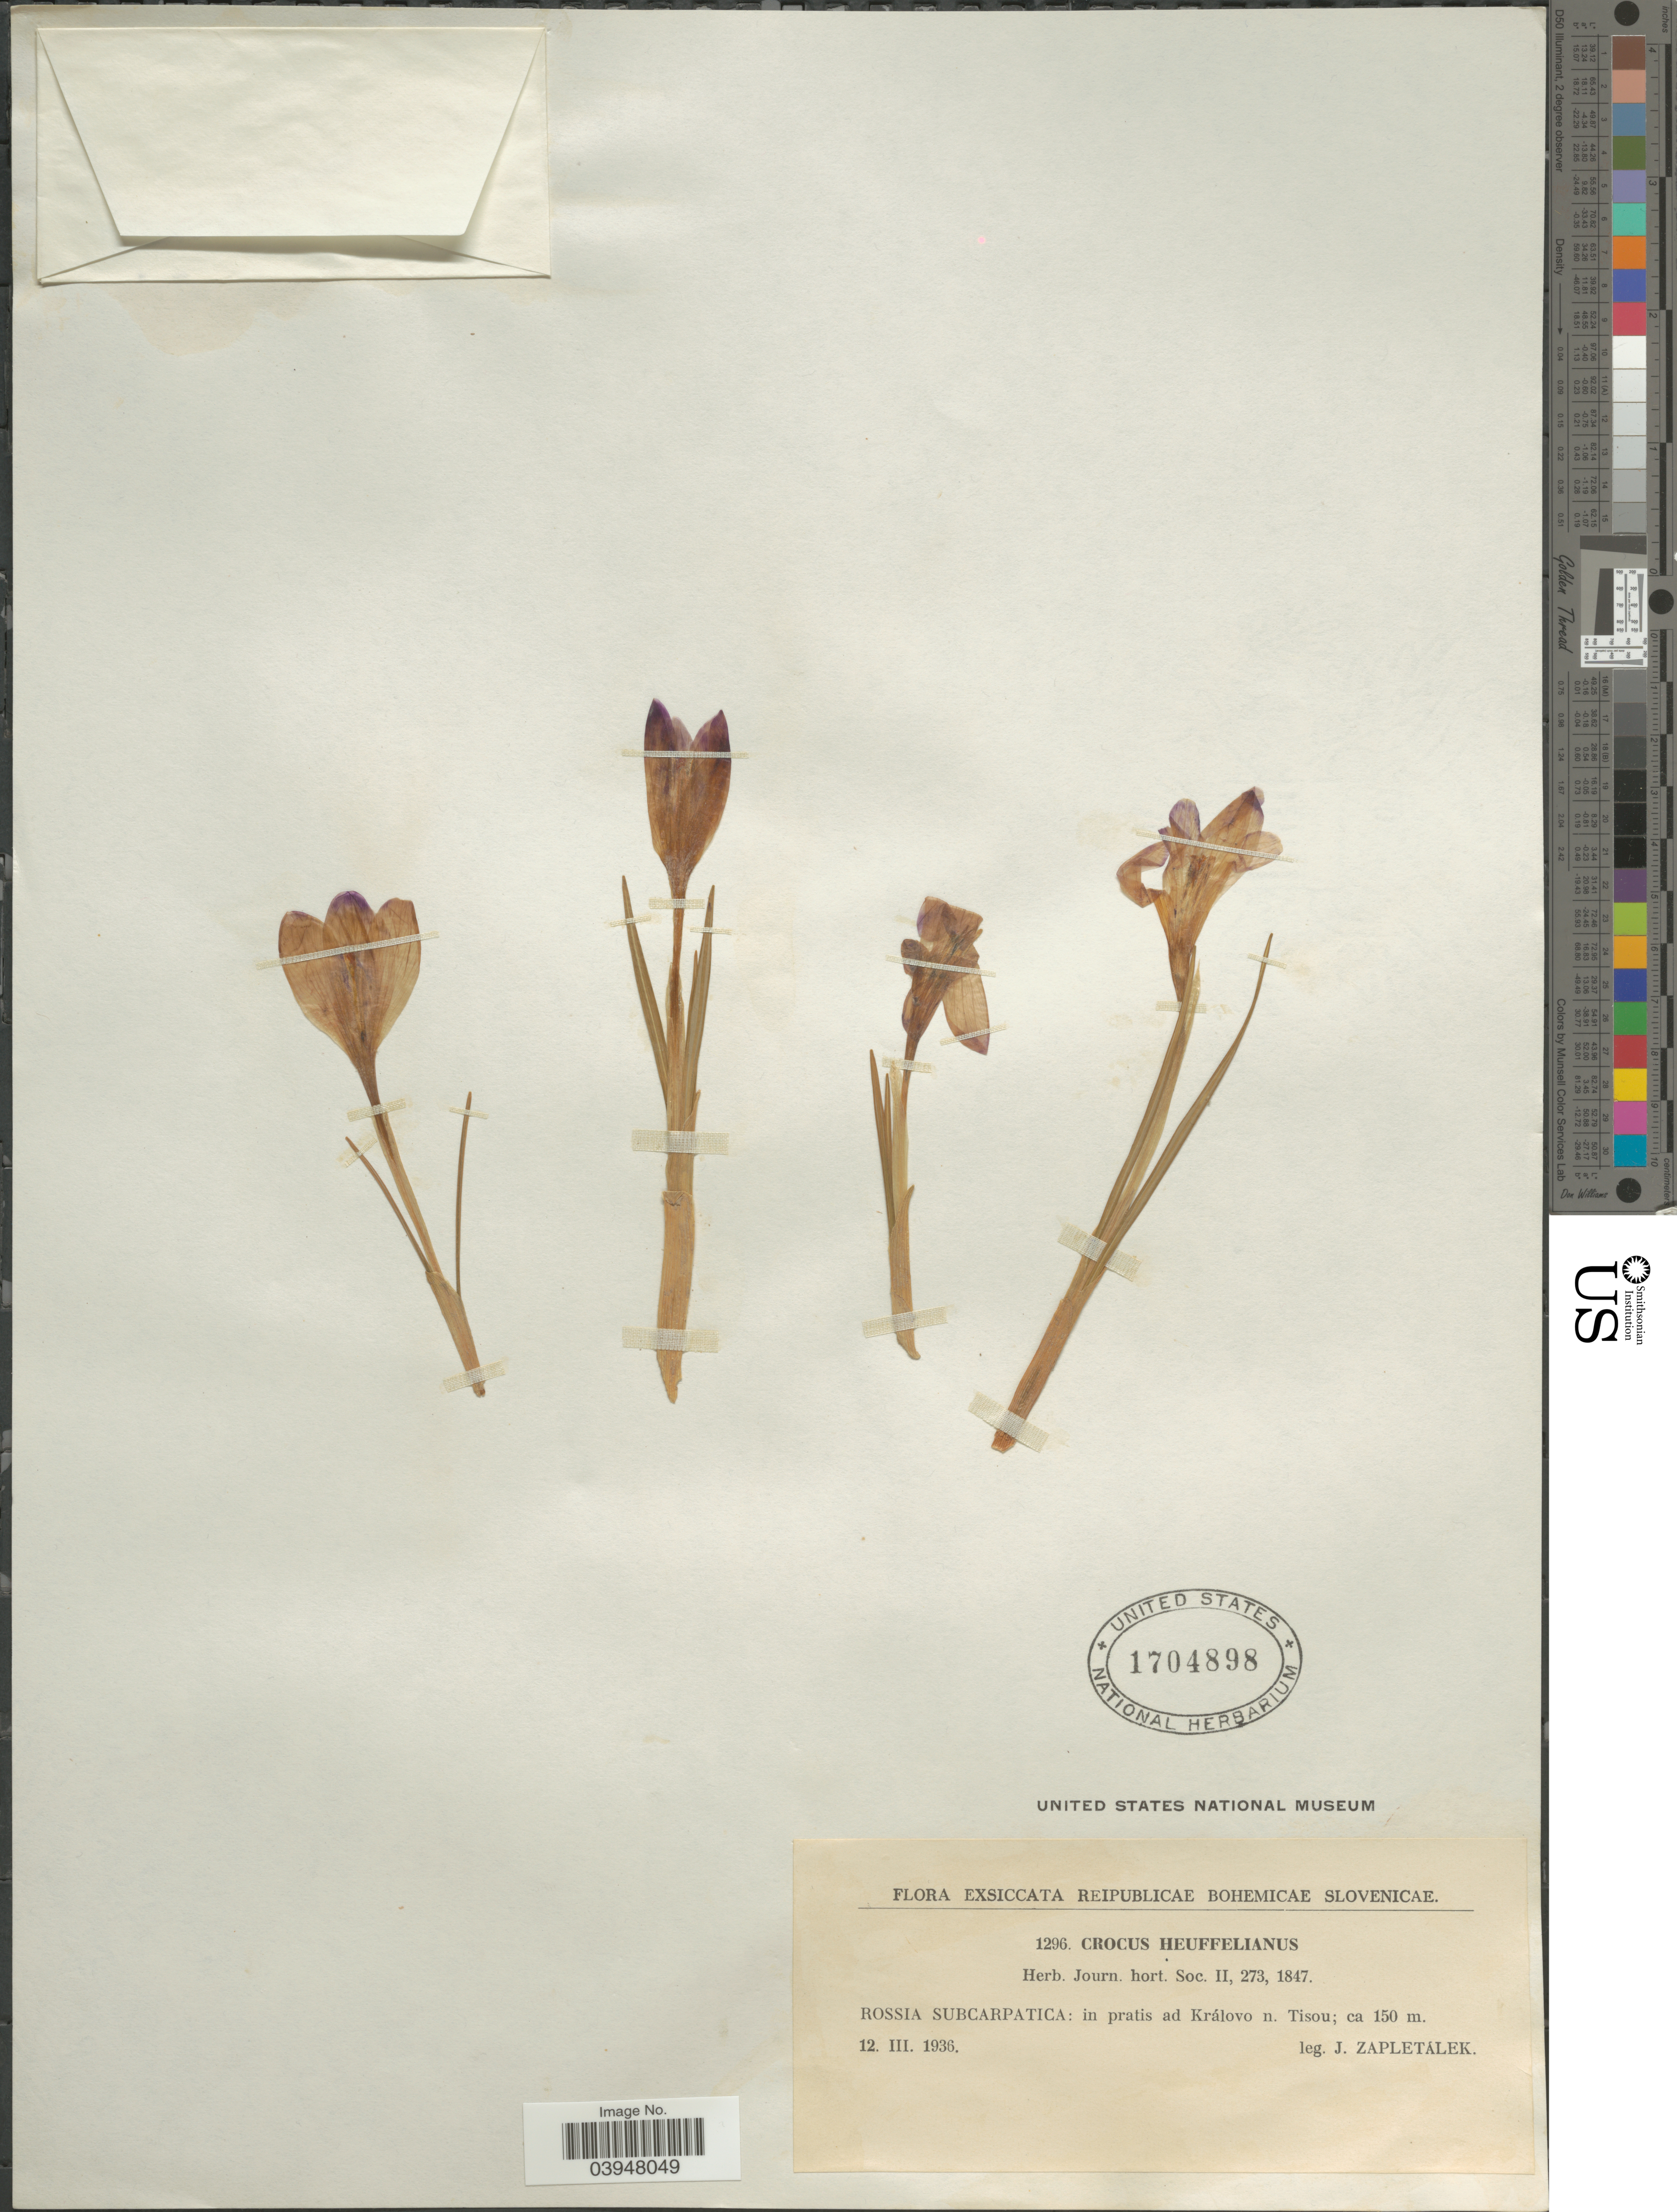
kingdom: Plantae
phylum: Tracheophyta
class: Liliopsida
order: Asparagales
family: Iridaceae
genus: Crocus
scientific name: Crocus heuffelianus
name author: Herb.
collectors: J. Zapletálek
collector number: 1296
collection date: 1936-03-12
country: Slovakia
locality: Rossia Subcarpatica: in pratis ad Královo n. Tisou.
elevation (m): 150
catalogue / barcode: US 1704898